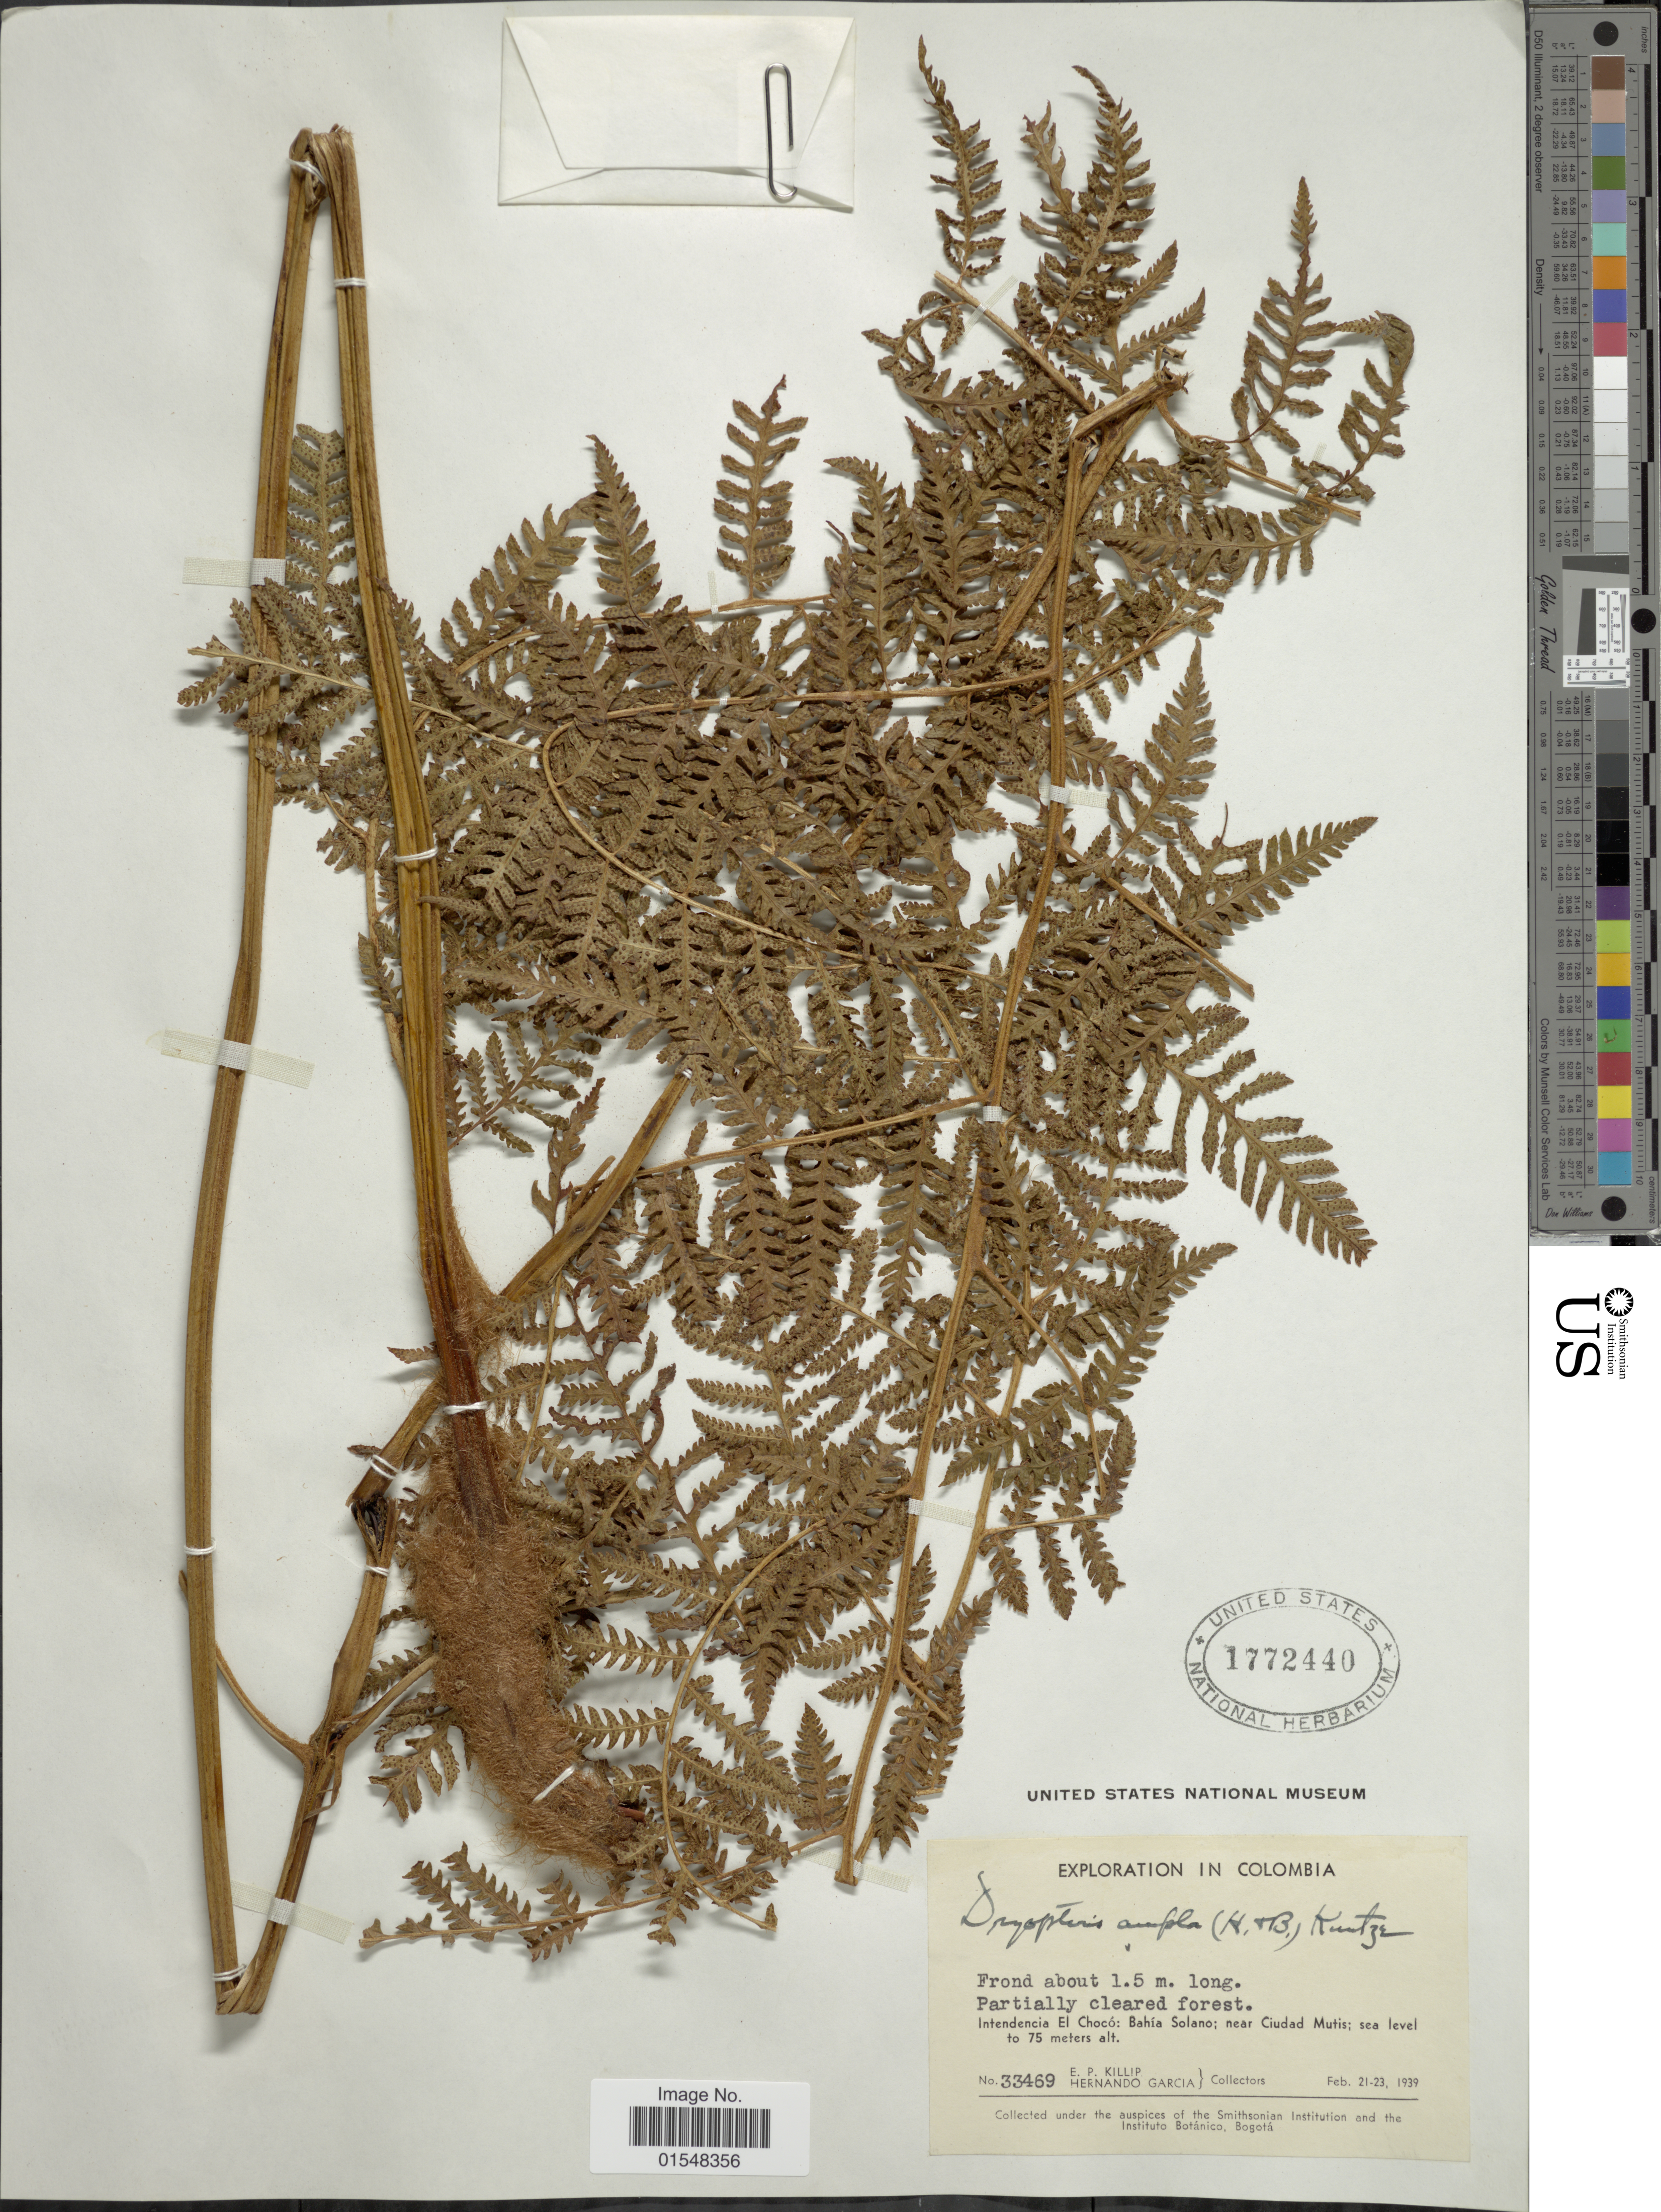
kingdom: Plantae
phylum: Tracheophyta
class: Polypodiopsida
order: Polypodiales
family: Dryopteridaceae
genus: Ctenitis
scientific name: Ctenitis sloanei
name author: (Poepp. ex Spreng.) C.V. Morton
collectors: E. P. Killip & H. Garcia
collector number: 33469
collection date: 1939-02-21/1939-02-23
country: Colombia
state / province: Chocó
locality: Intendencía El Chocó: Bahía Solano; near Ciudad Mutis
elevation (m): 75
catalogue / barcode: US 1772440